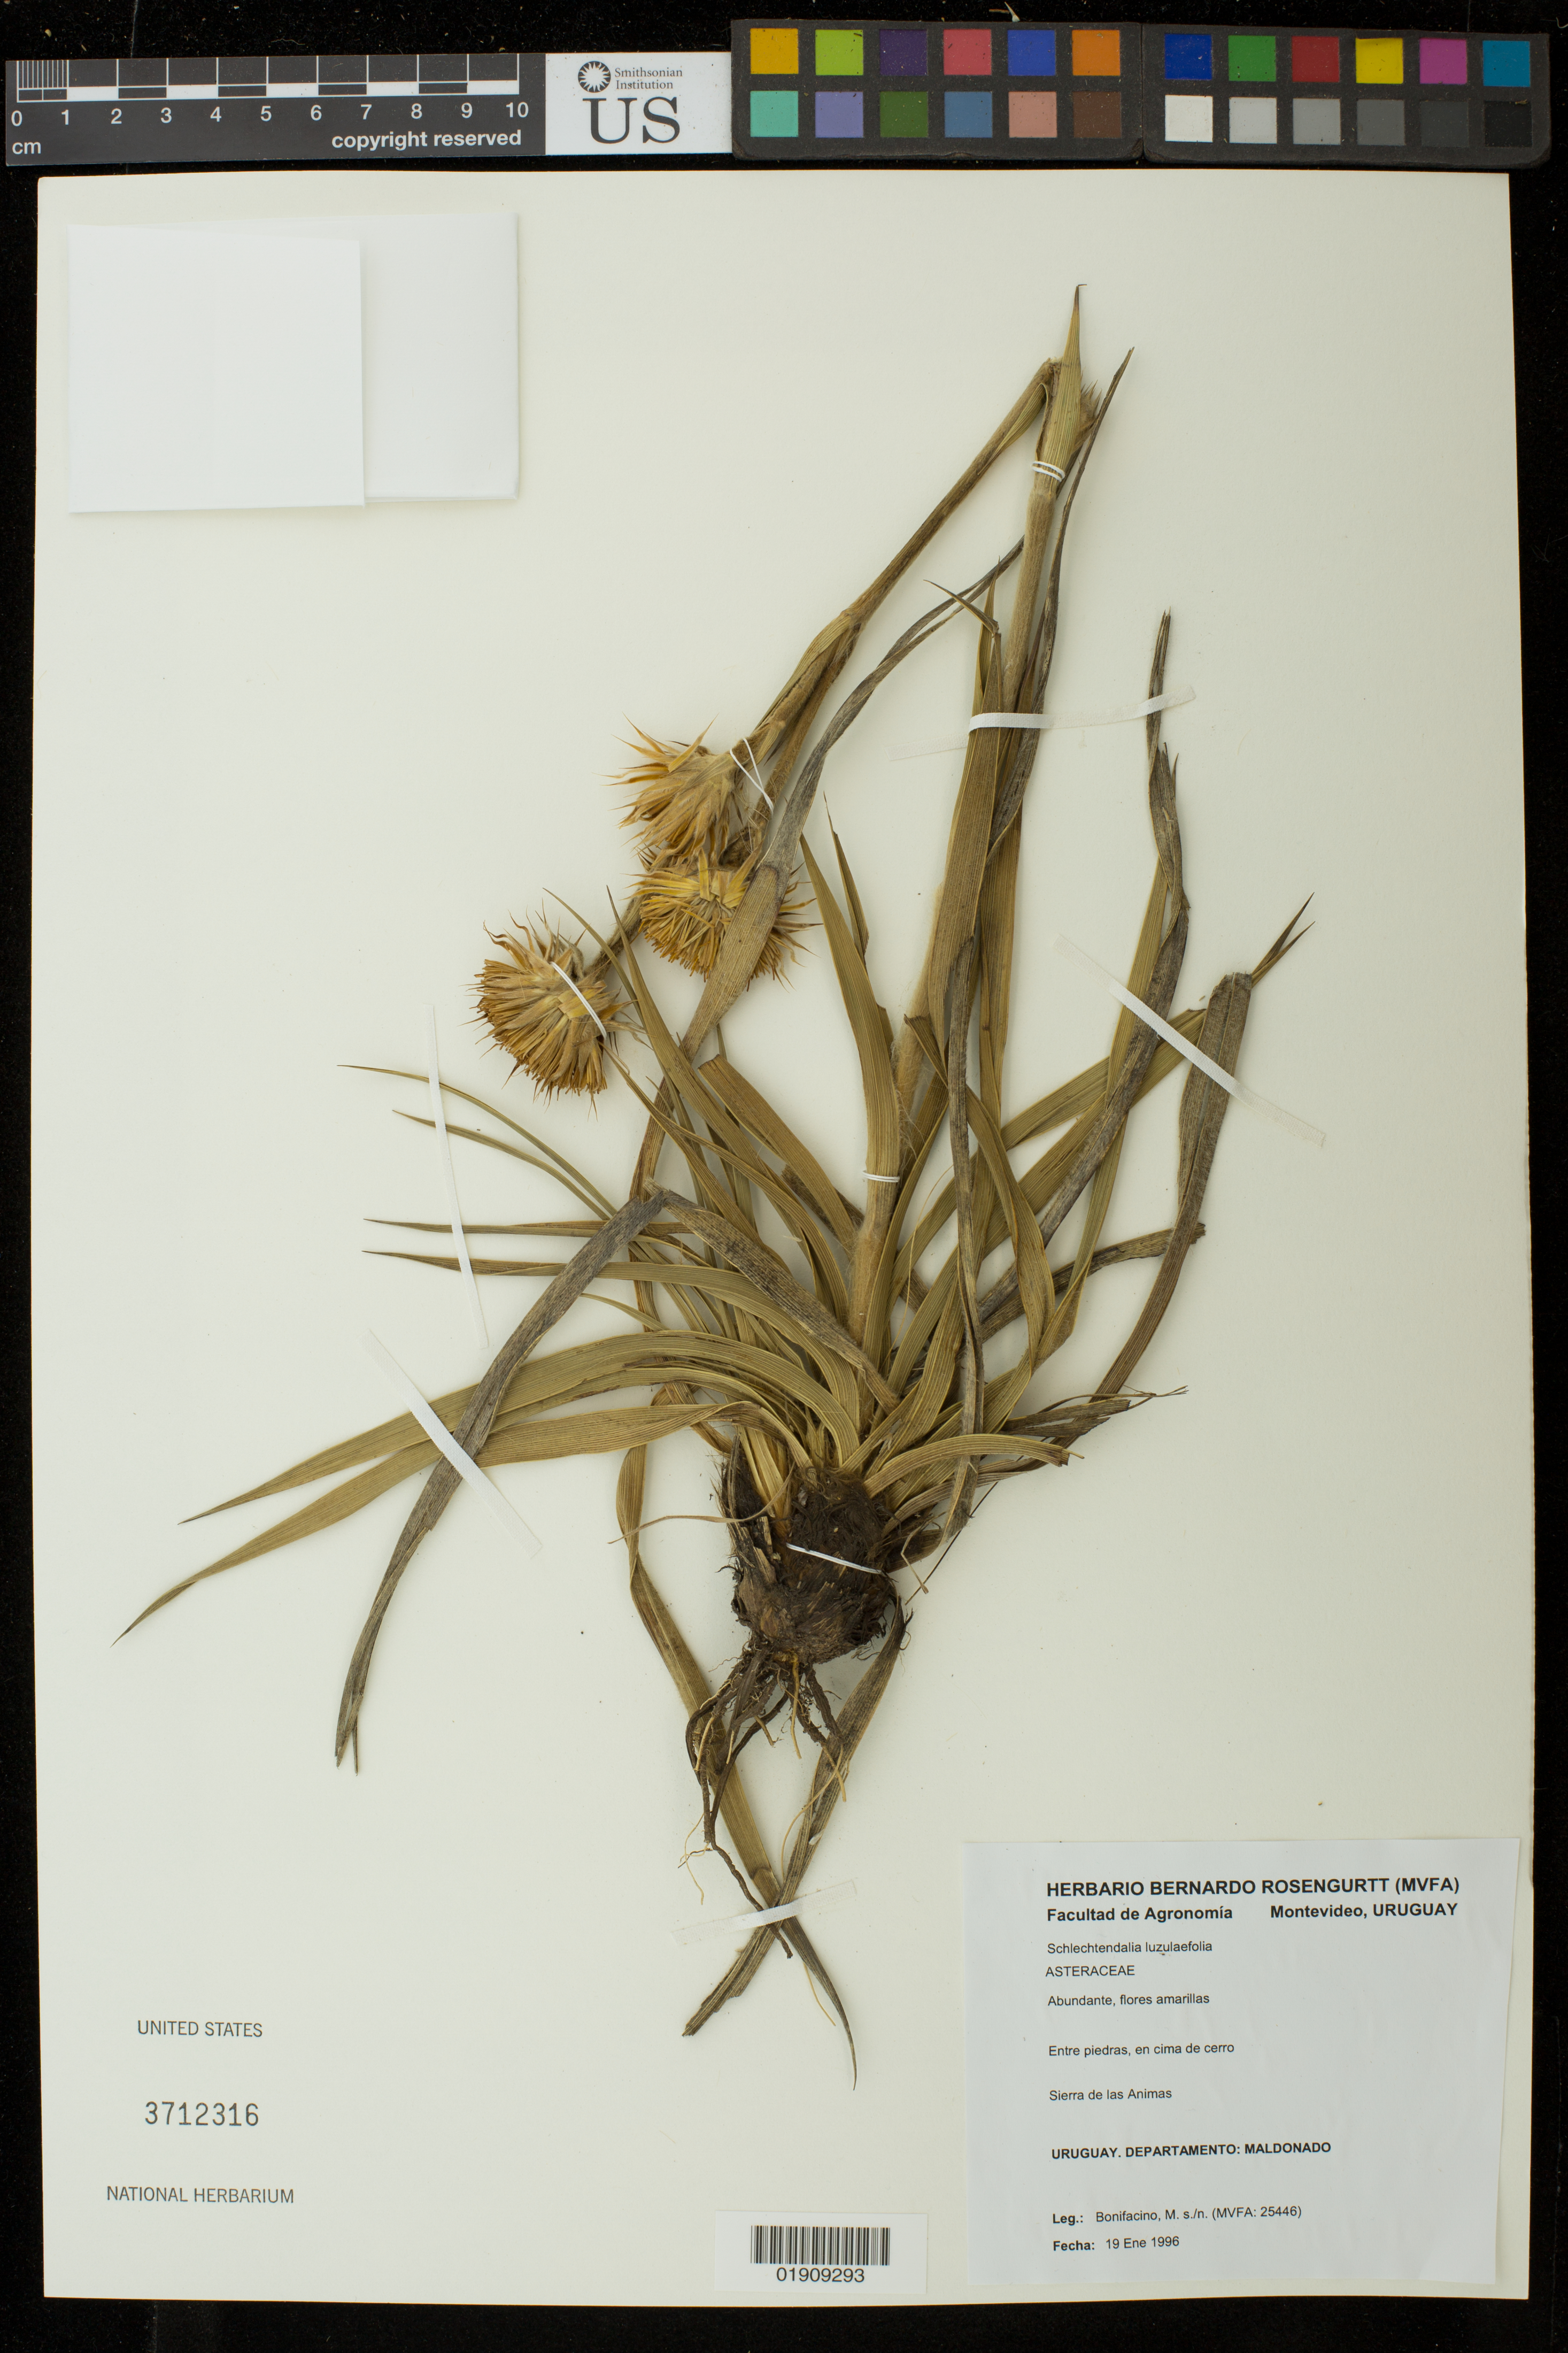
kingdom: Plantae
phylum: Tracheophyta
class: Magnoliopsida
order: Asterales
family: Asteraceae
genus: Schlechtendalia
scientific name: Schlechtendalia luzulaefolia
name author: Less.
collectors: M. Bonifacino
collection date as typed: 19 January 1996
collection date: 1996-01-19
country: Uruguay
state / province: Maldonado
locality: Sirra de las Animas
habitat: Entre piedras, en cima de cerro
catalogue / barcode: US 3712316